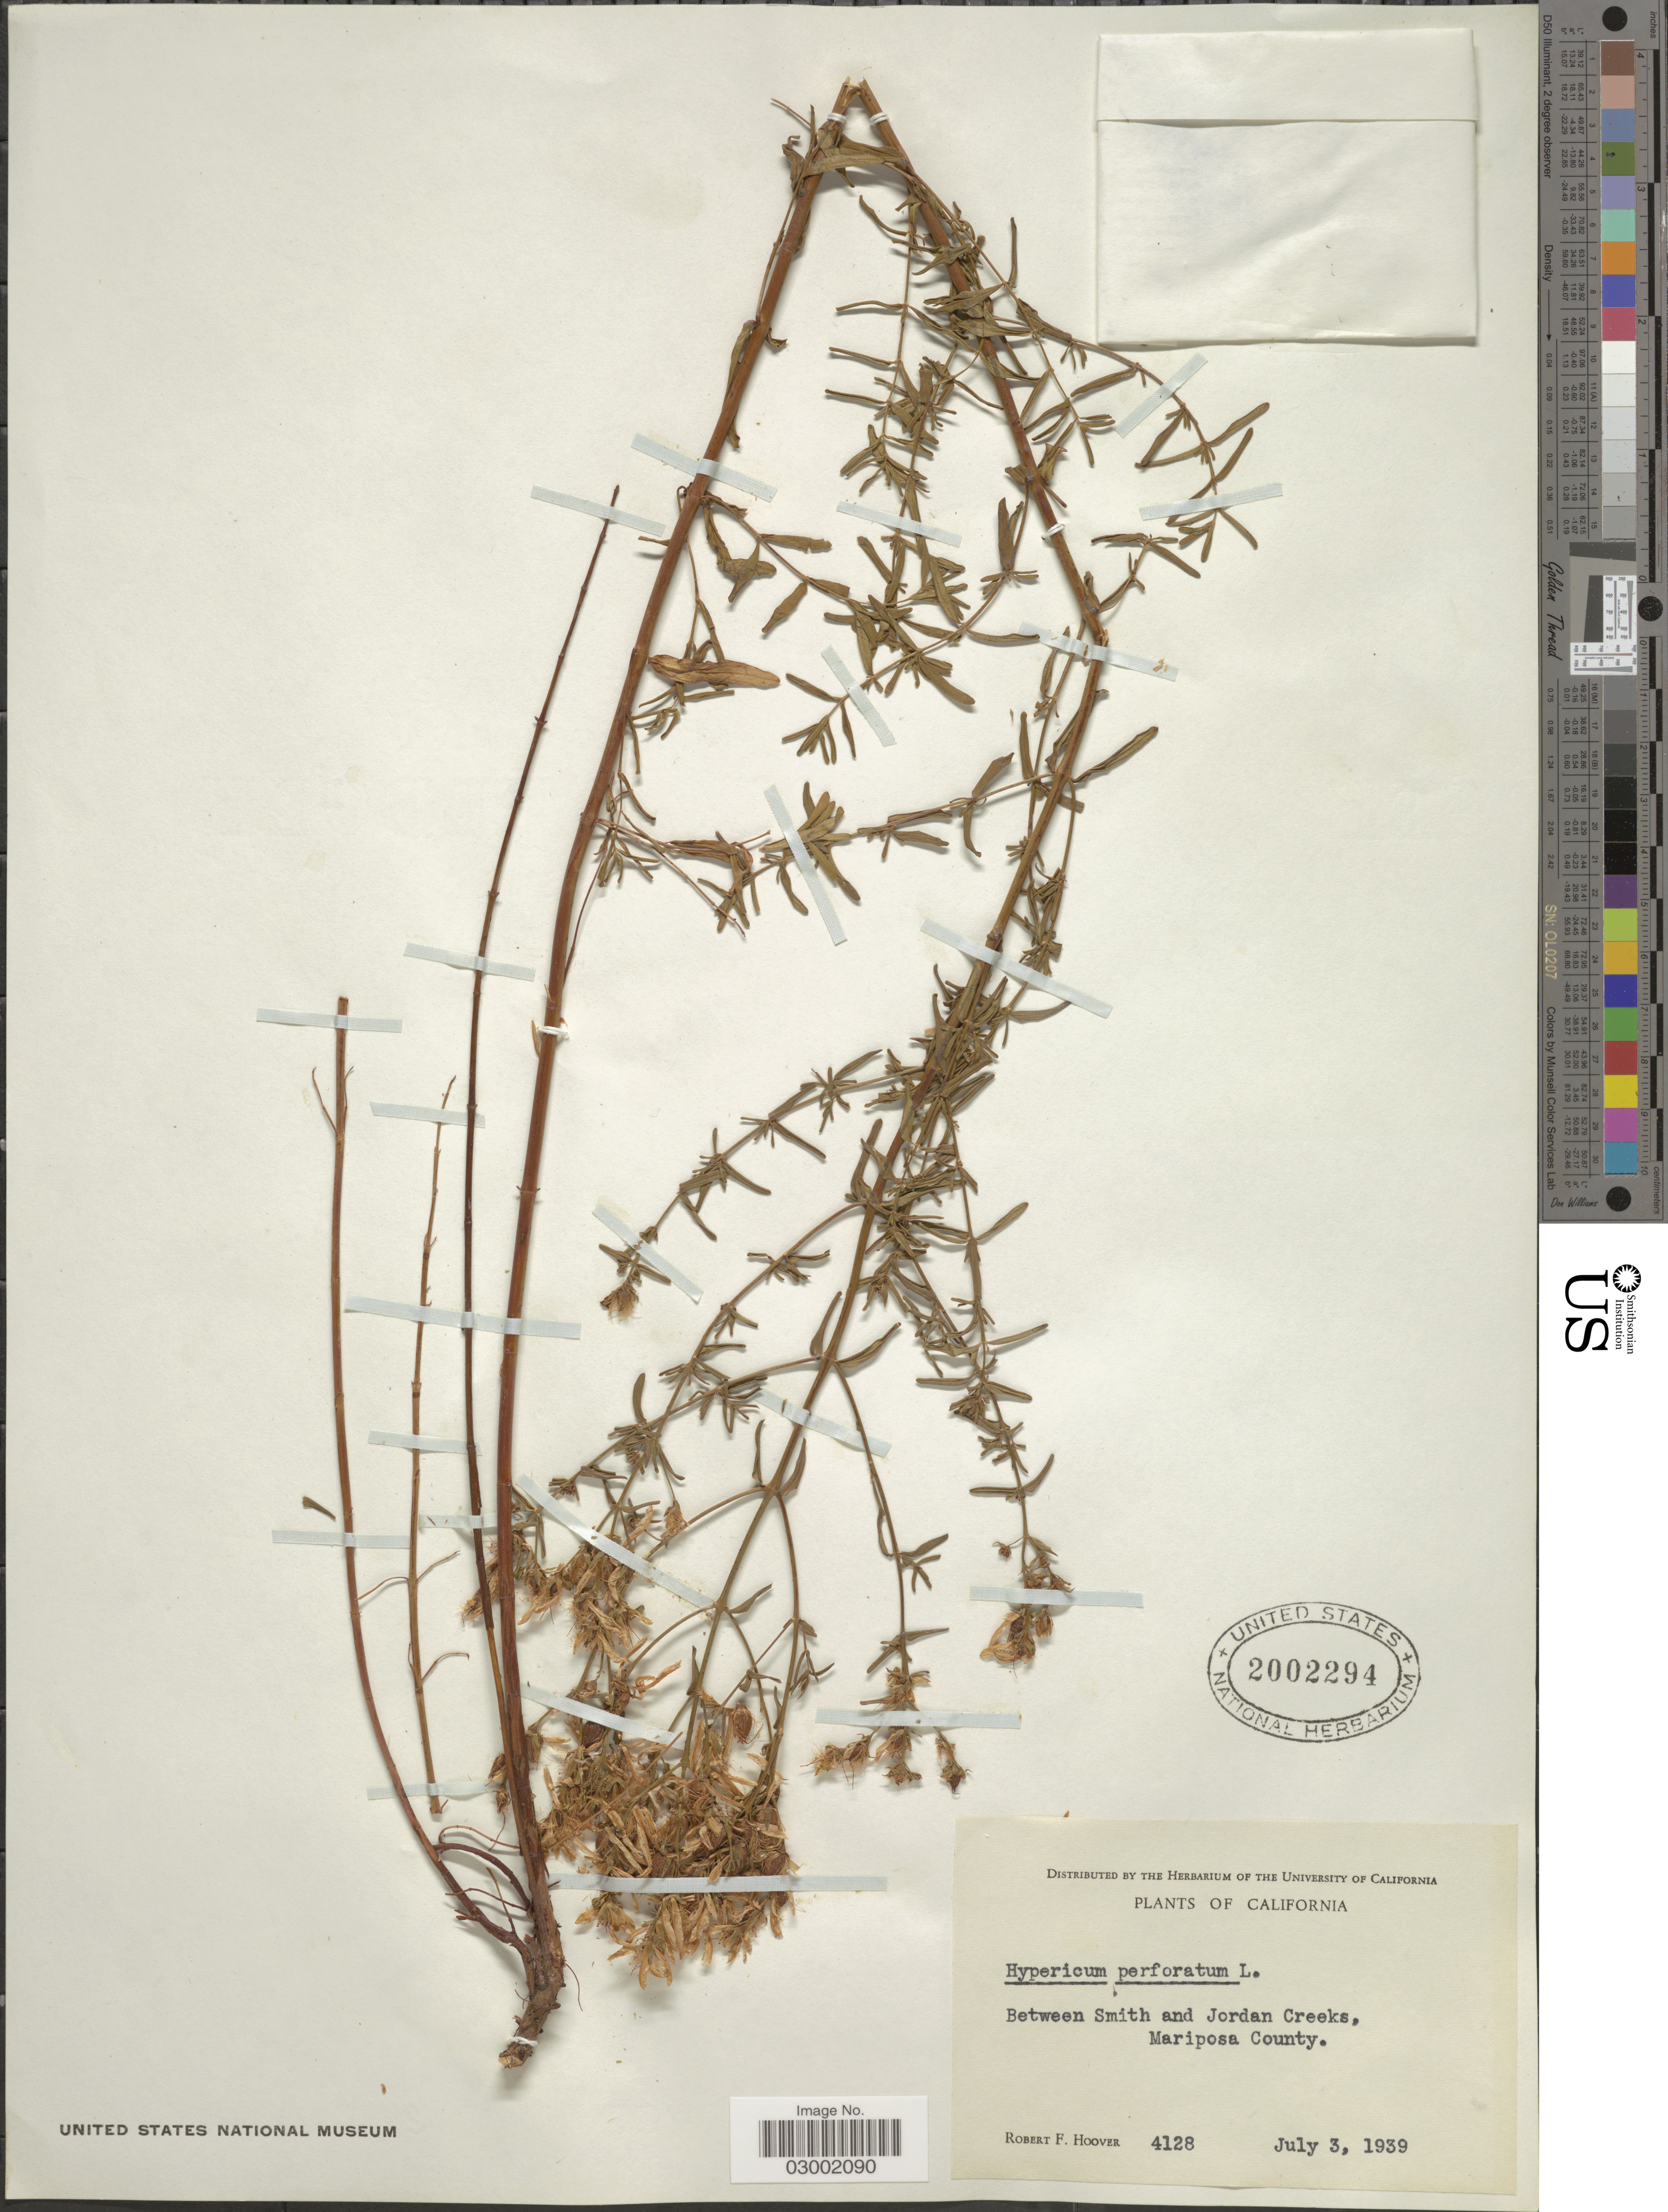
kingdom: Plantae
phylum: Tracheophyta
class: Magnoliopsida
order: Malpighiales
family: Hypericaceae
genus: Hypericum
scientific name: Hypericum perforatum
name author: L.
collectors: R. F. Hoover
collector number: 4128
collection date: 1939-07-03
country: United States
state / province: California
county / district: Mariposa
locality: Between Smith and Jordan Creeks. Mariposa County.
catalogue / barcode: US 2002294